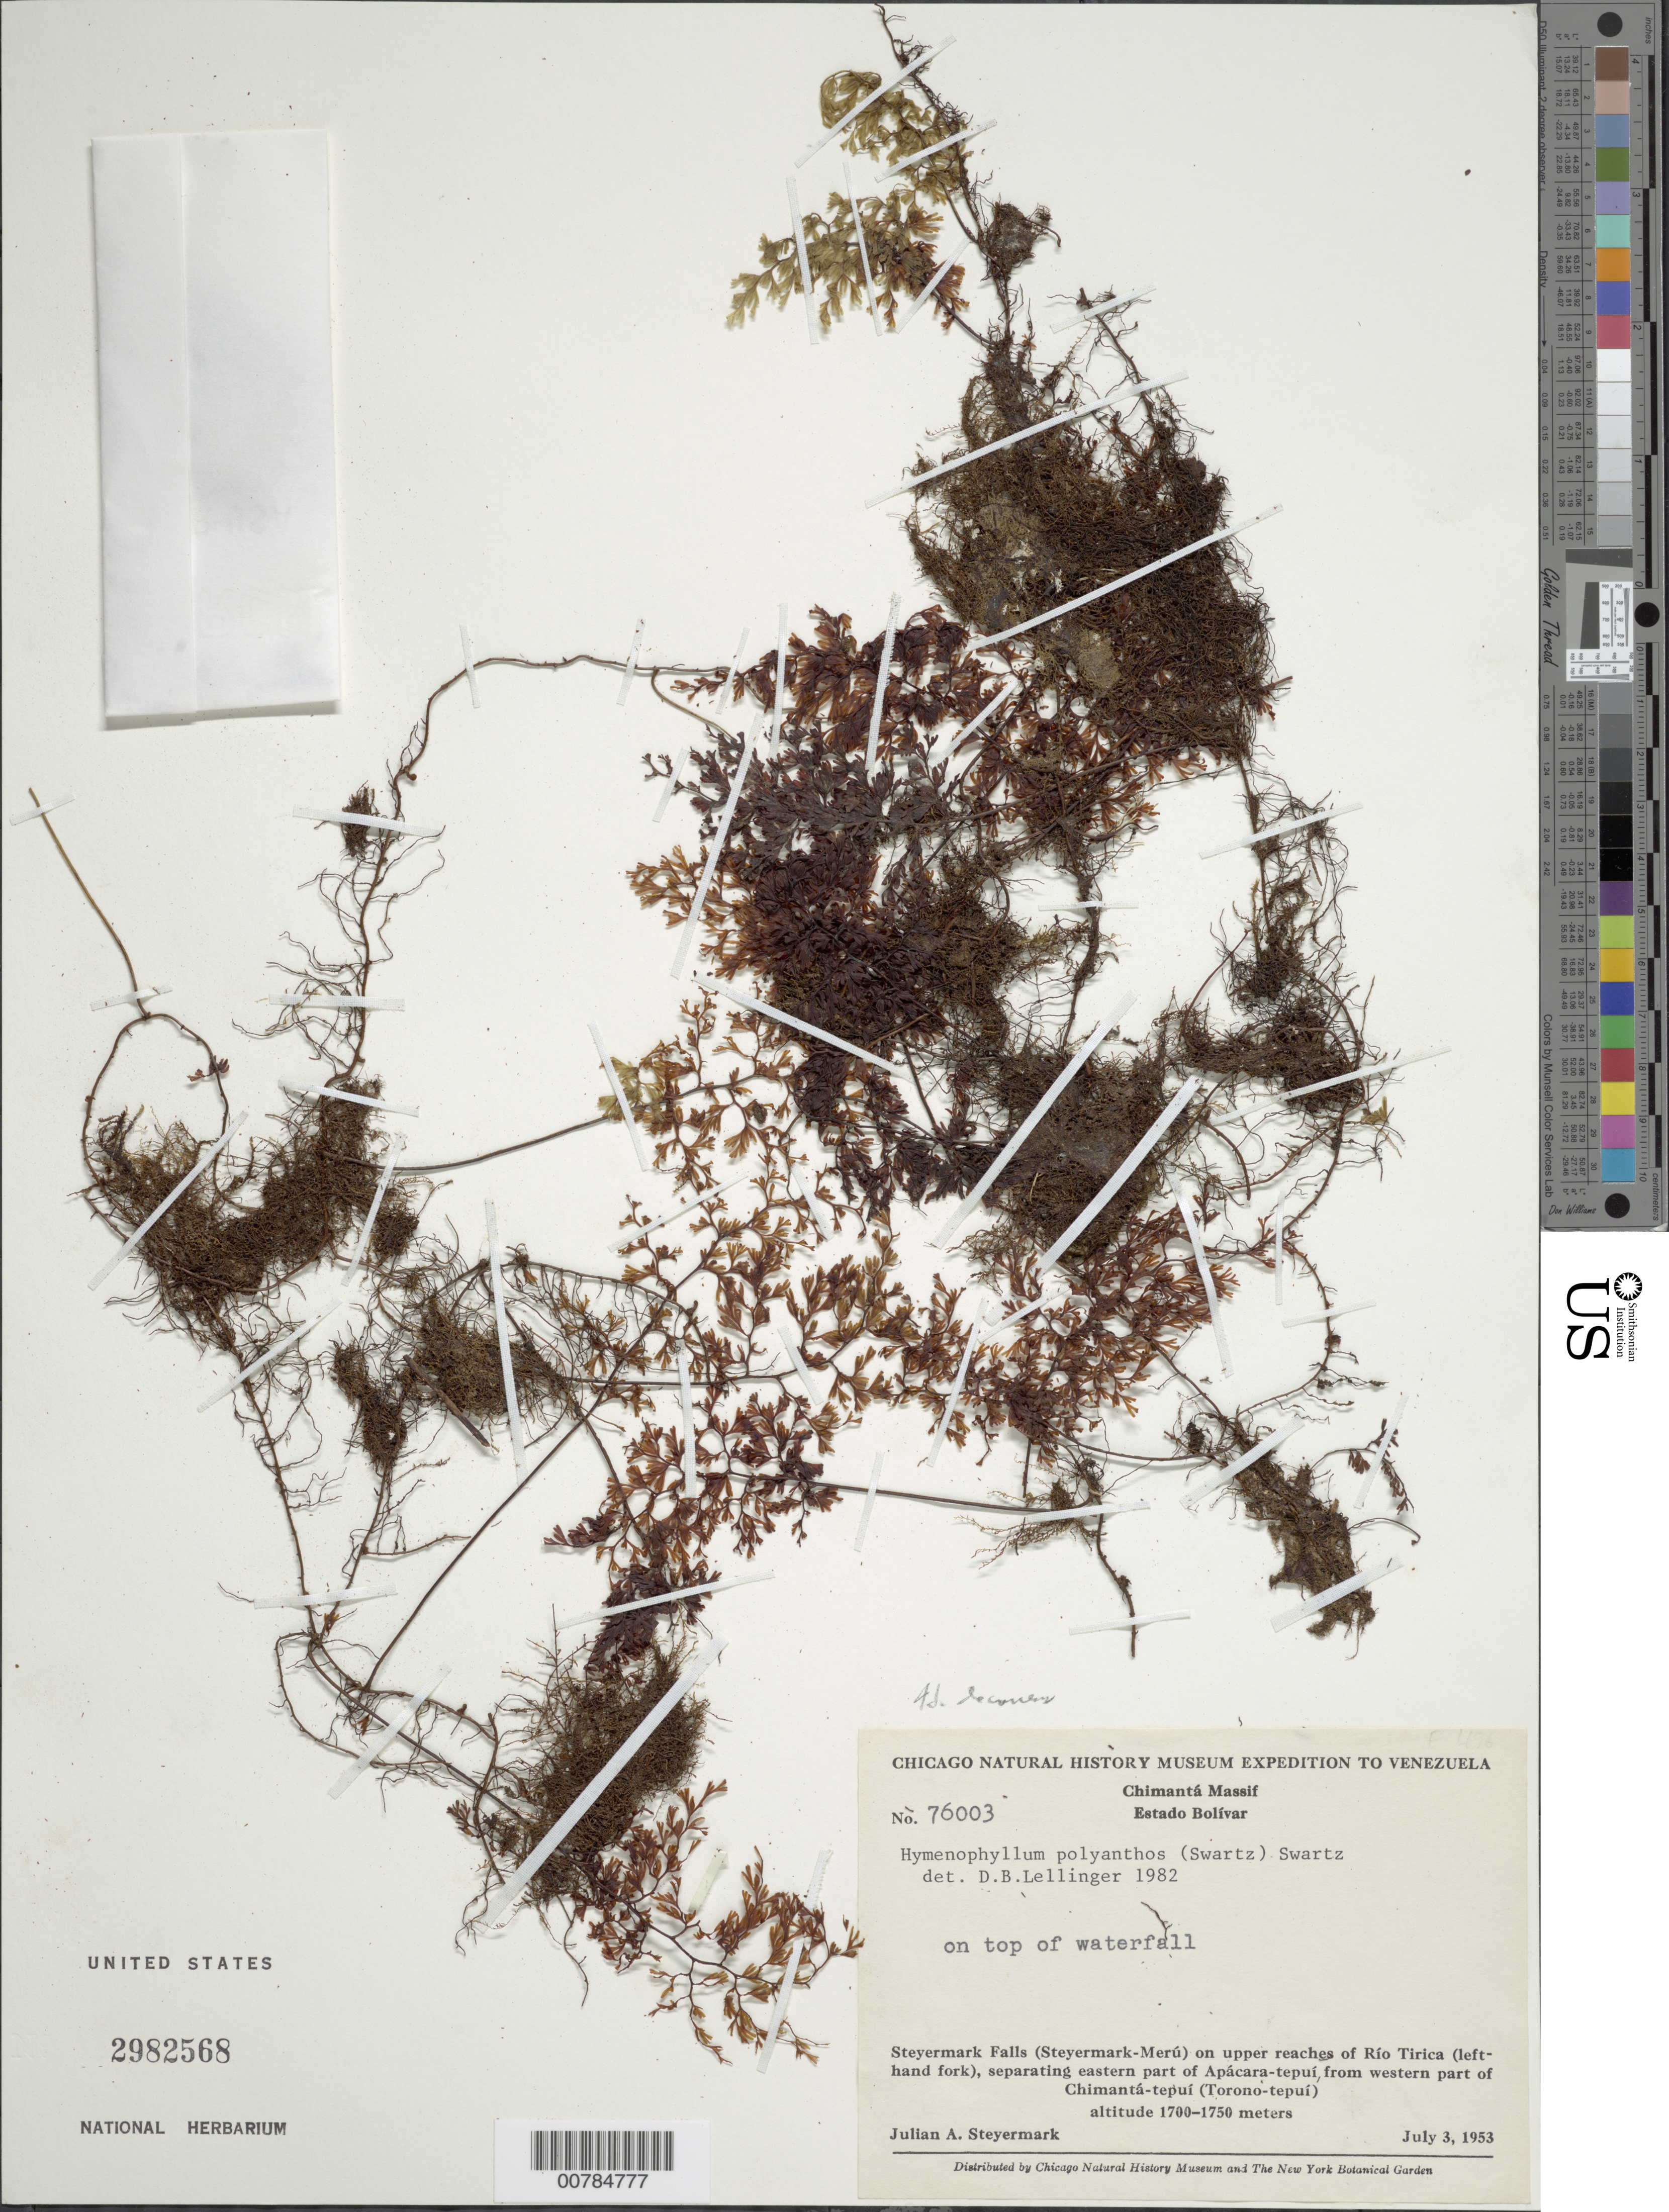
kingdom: Plantae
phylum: Tracheophyta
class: Polypodiopsida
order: Hymenophyllales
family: Hymenophyllaceae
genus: Hymenophyllum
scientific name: Hymenophyllum decurrens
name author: (Jacq.) Sw.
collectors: J. Steyermark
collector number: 76003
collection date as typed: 3-Jul-53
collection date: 1953-07-03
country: Venezuela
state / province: Bolívar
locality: Steyermark Falls, Río Tirica, between Apácara-tepuí and Chimantá-tepuí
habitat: Top of waterfall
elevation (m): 1700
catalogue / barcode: US 2982568